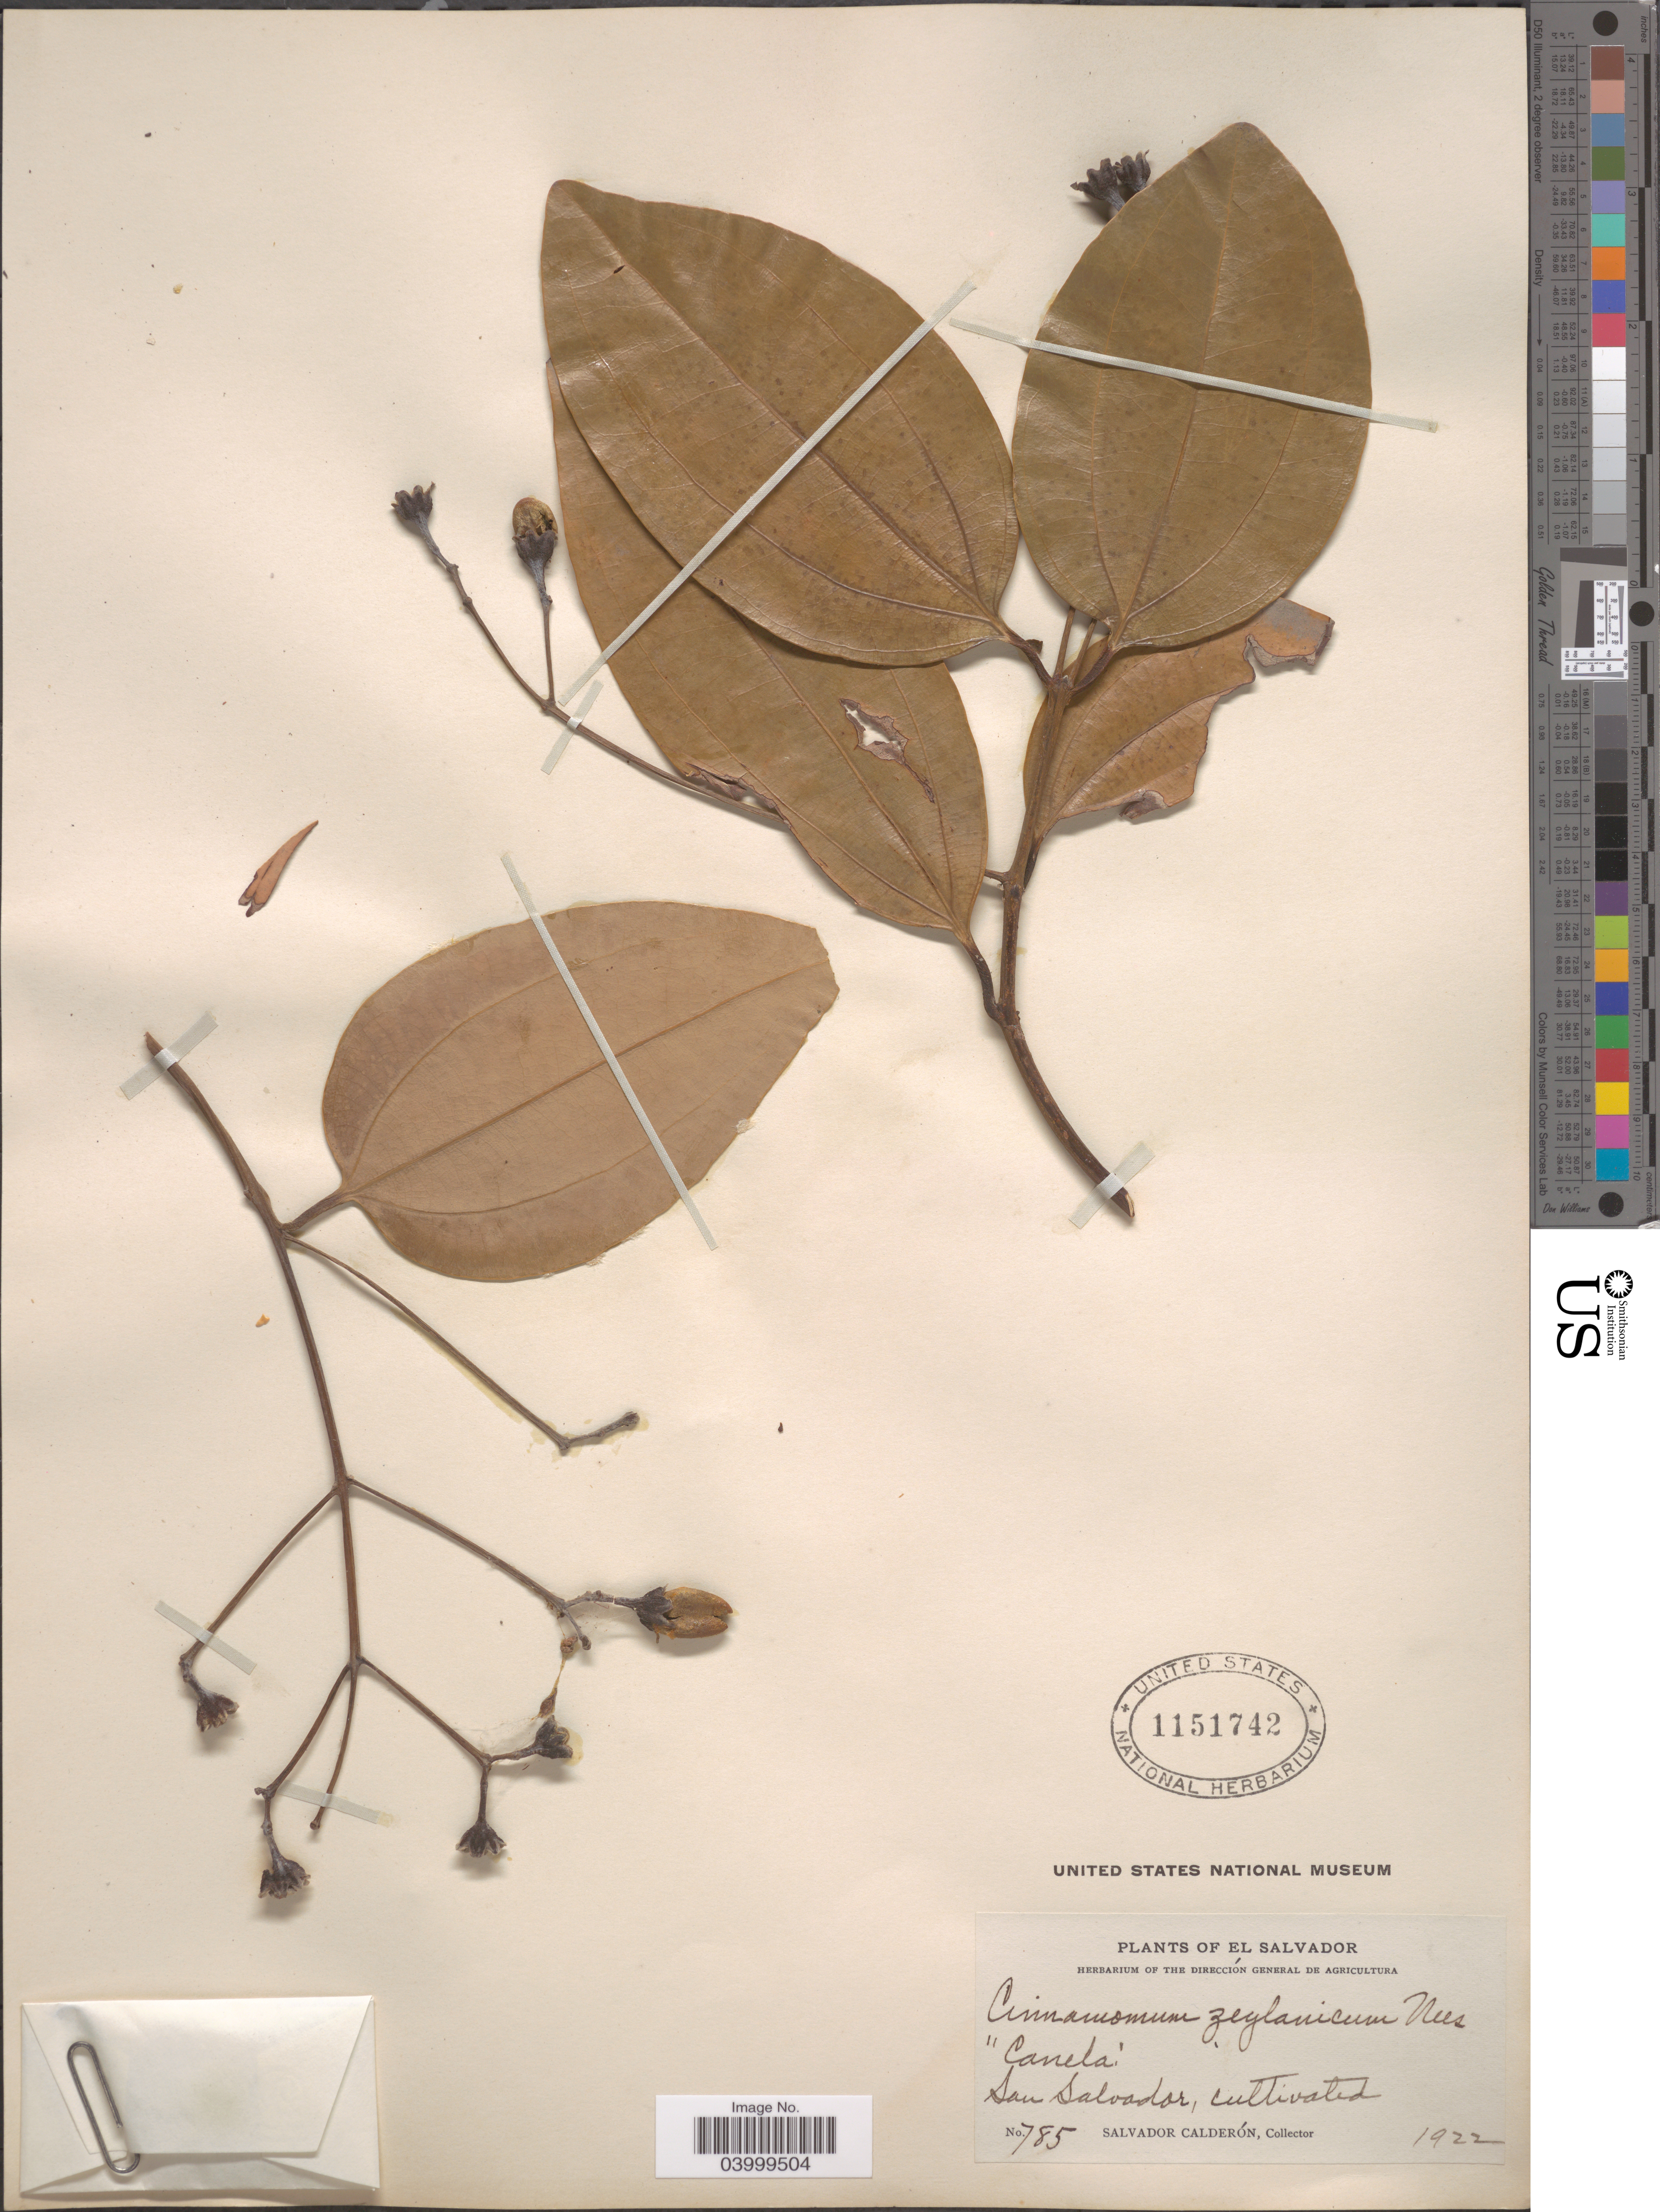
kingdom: Plantae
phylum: Tracheophyta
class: Magnoliopsida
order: Laurales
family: Lauraceae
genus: Cinnamomum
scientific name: Cinnamomum zeylanicum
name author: Blume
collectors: S. Calderón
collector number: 785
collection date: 1922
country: El Salvador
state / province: San Salvador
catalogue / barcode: US 1151742